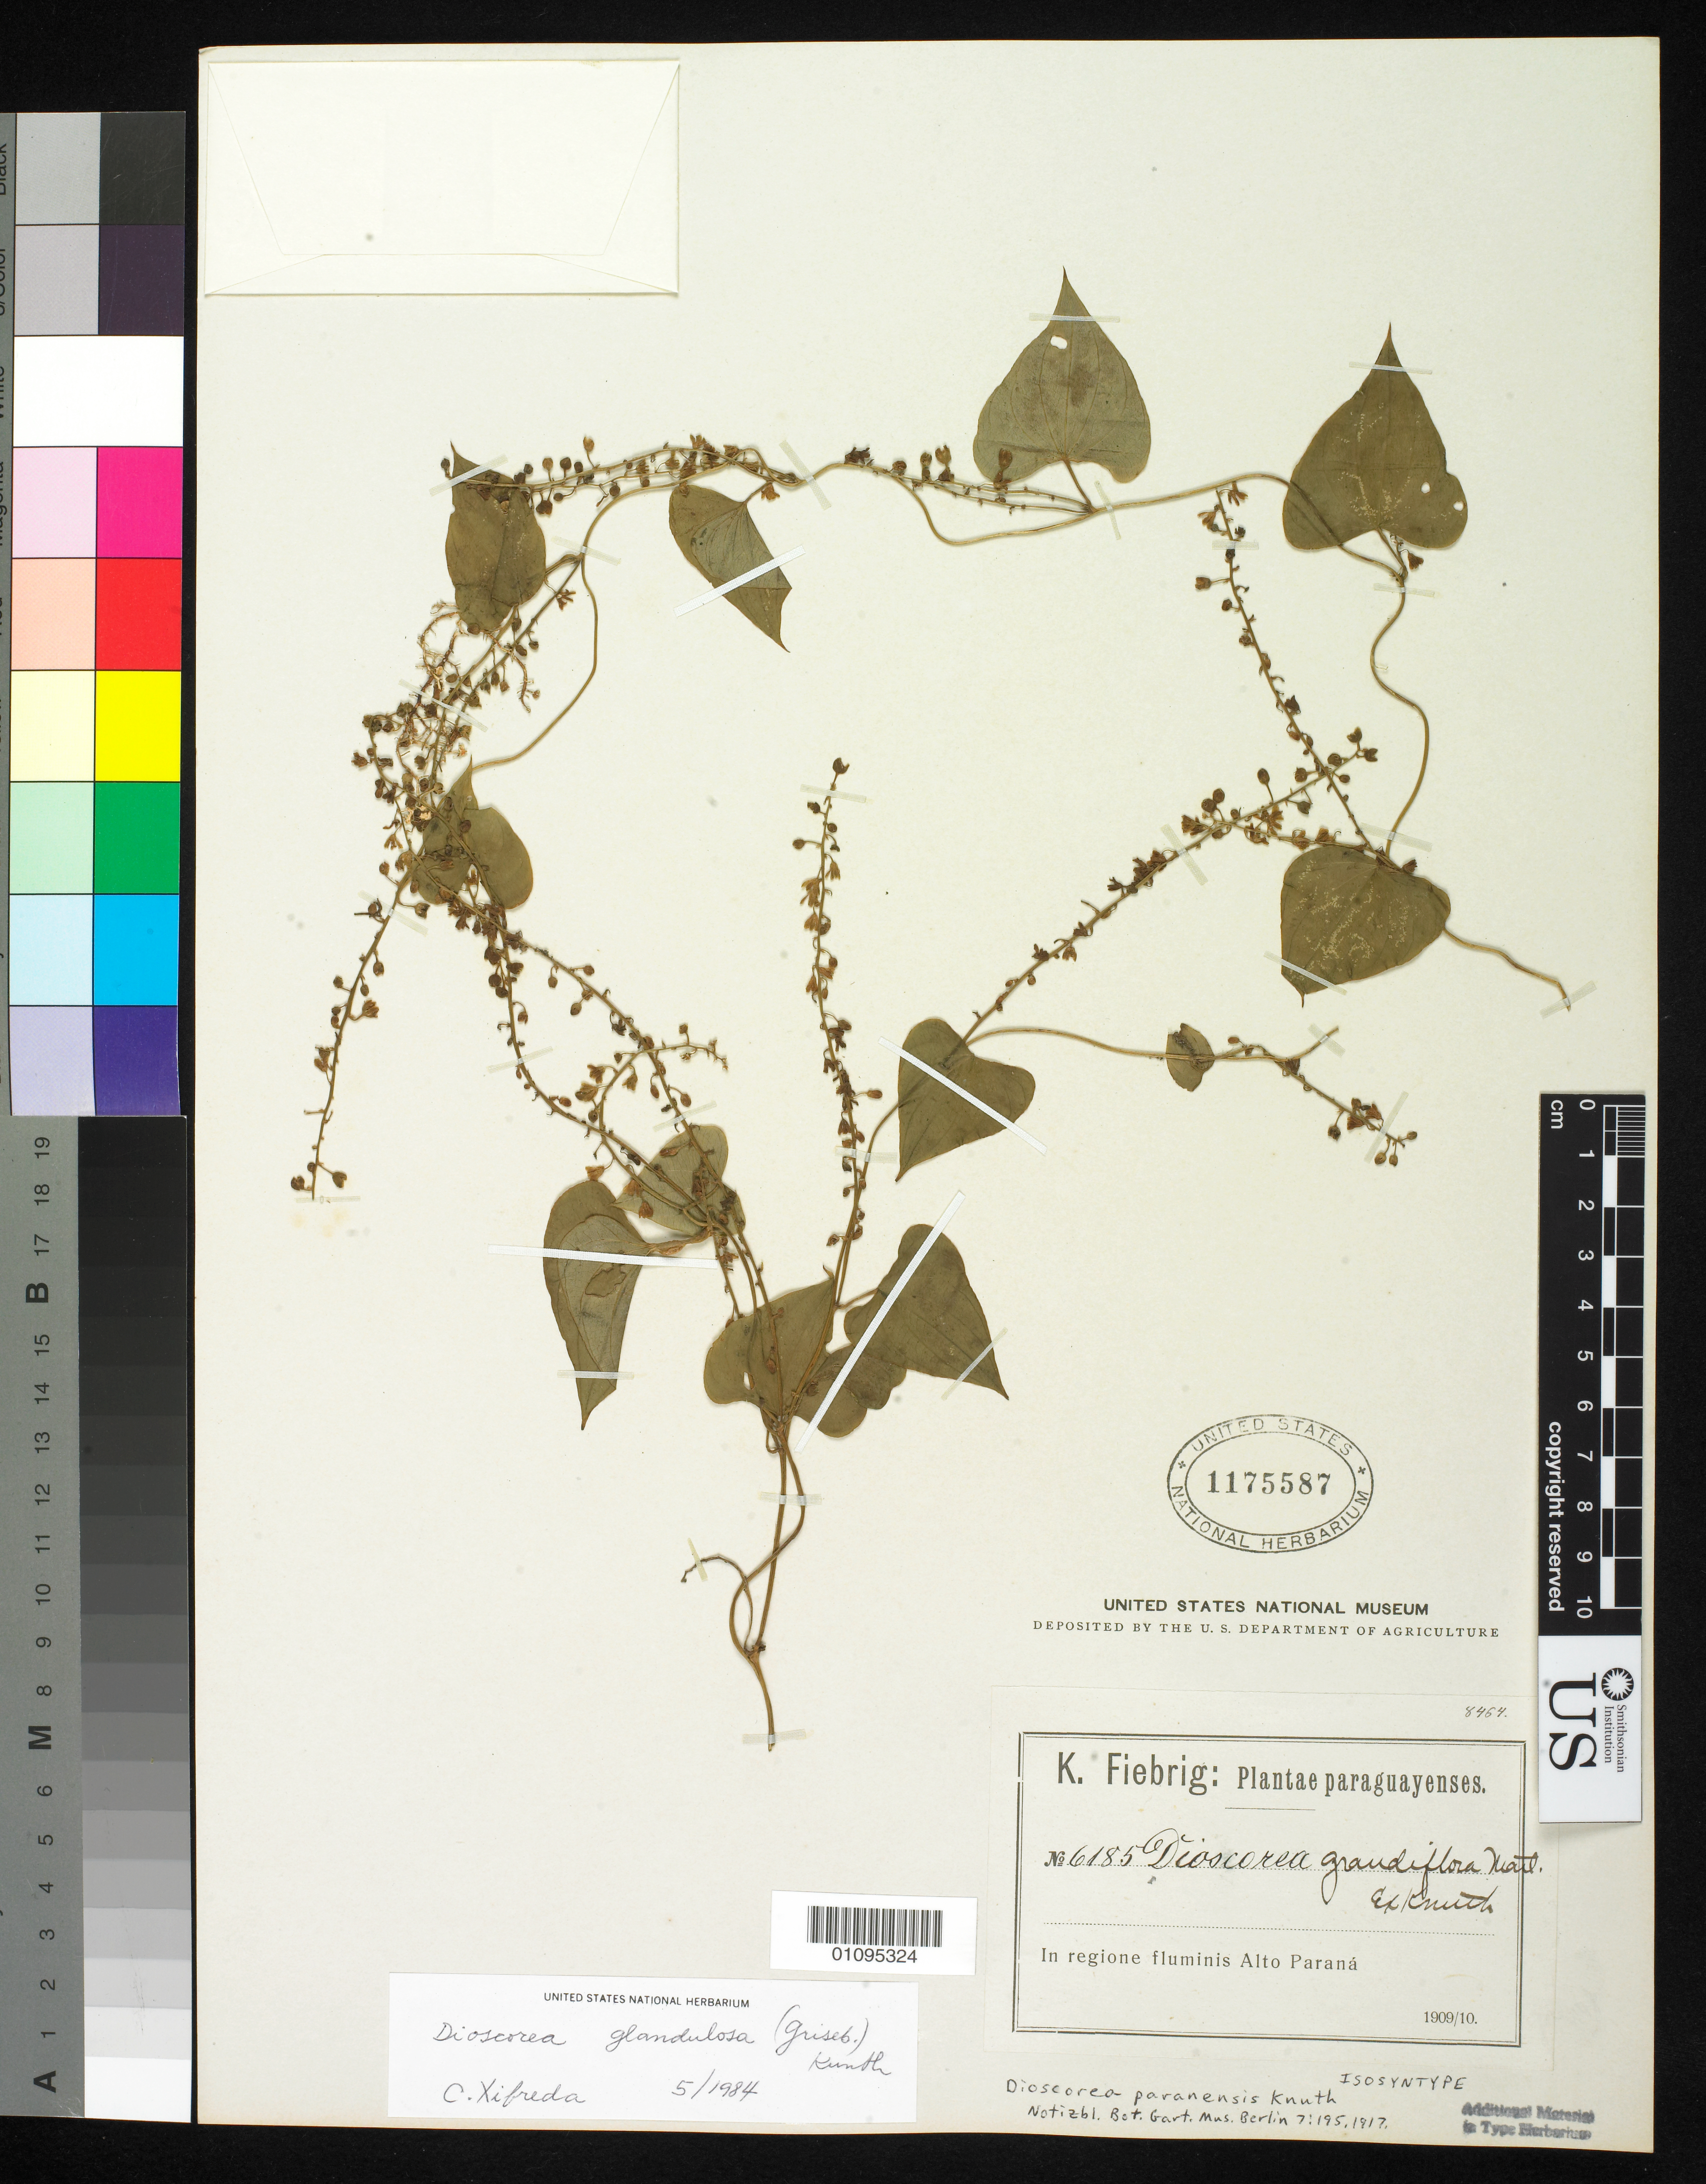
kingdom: Plantae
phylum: Tracheophyta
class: Liliopsida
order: Dioscoreales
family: Dioscoreaceae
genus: Dioscorea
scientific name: Dioscorea paranensis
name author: R. Knuth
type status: Isosyntype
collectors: K. Fiebrig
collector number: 6185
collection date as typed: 1909 to -- -- 1910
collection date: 1909/1910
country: Paraguay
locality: In regione fluminis Alto Parana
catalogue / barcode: US 1175587